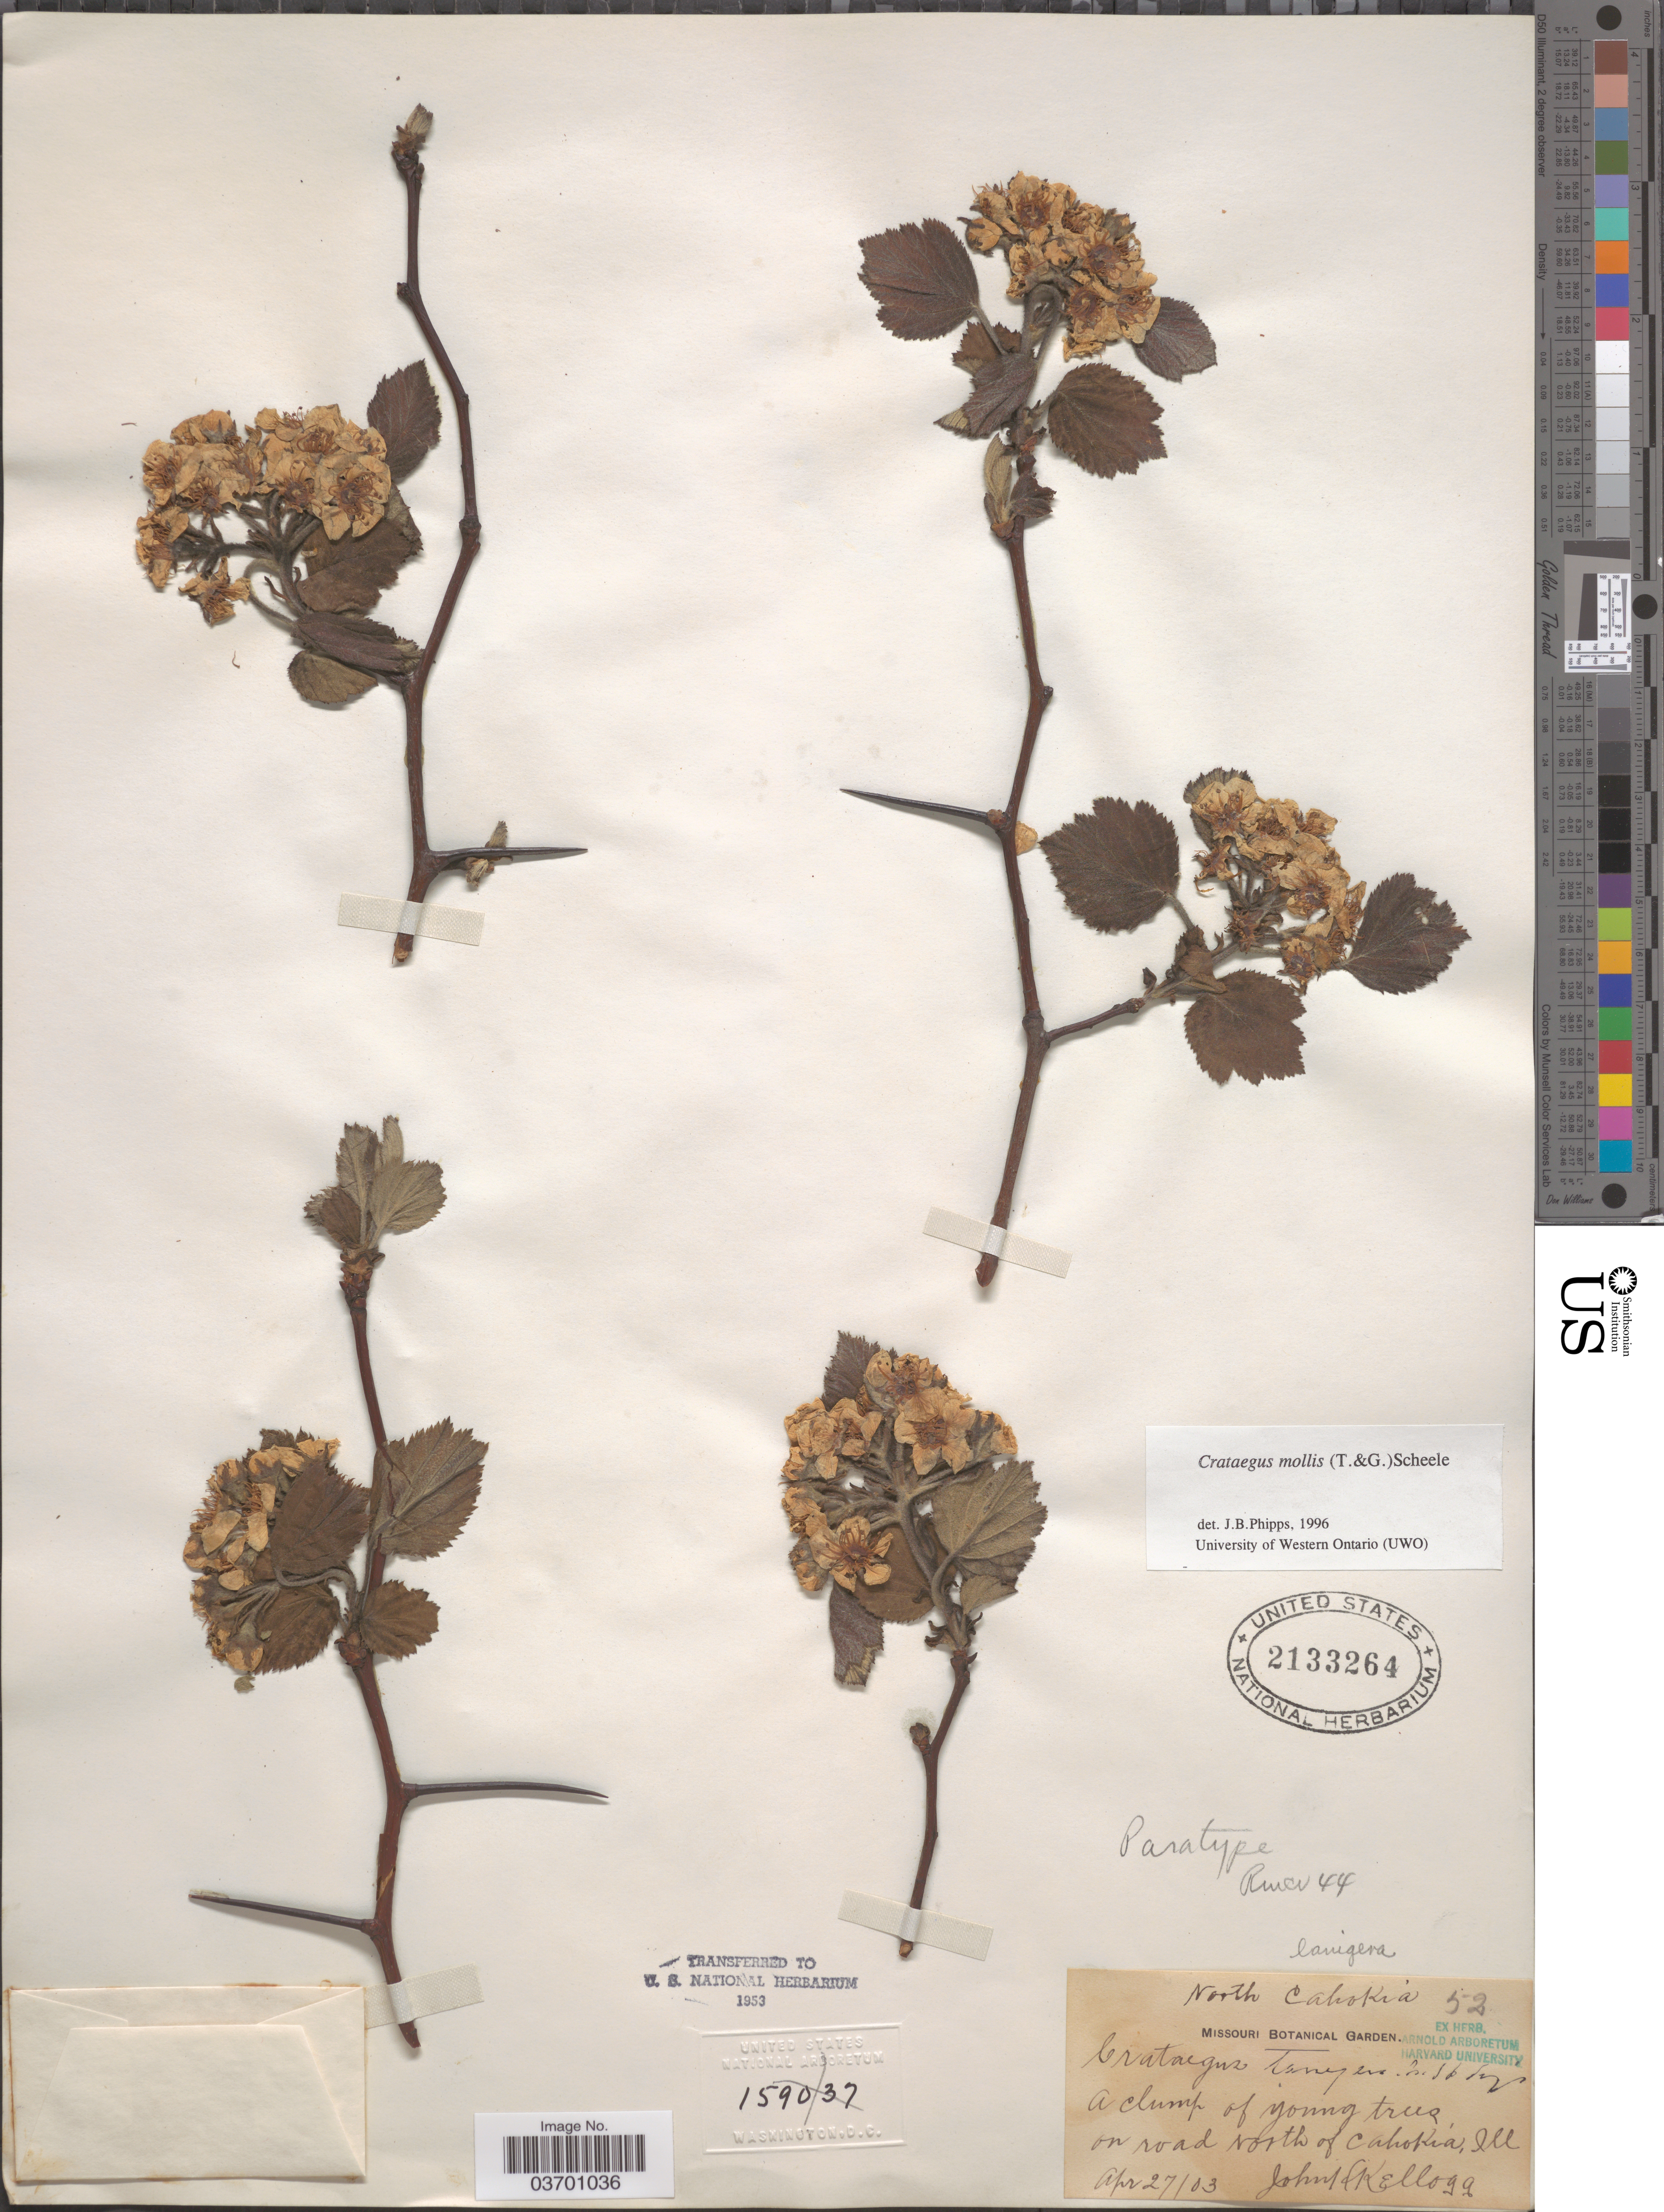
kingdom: Plantae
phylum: Tracheophyta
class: Magnoliopsida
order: Rosales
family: Rosaceae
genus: Crataegus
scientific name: Crataegus mollis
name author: (Torr. & A. Gray) Scheele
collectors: J. H. Kellogg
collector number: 52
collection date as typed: Transcribed d/m/y: 27/4/3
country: United States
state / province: Illinois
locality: North Cahokia. On road North of Cahokia.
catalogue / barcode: US 2133264